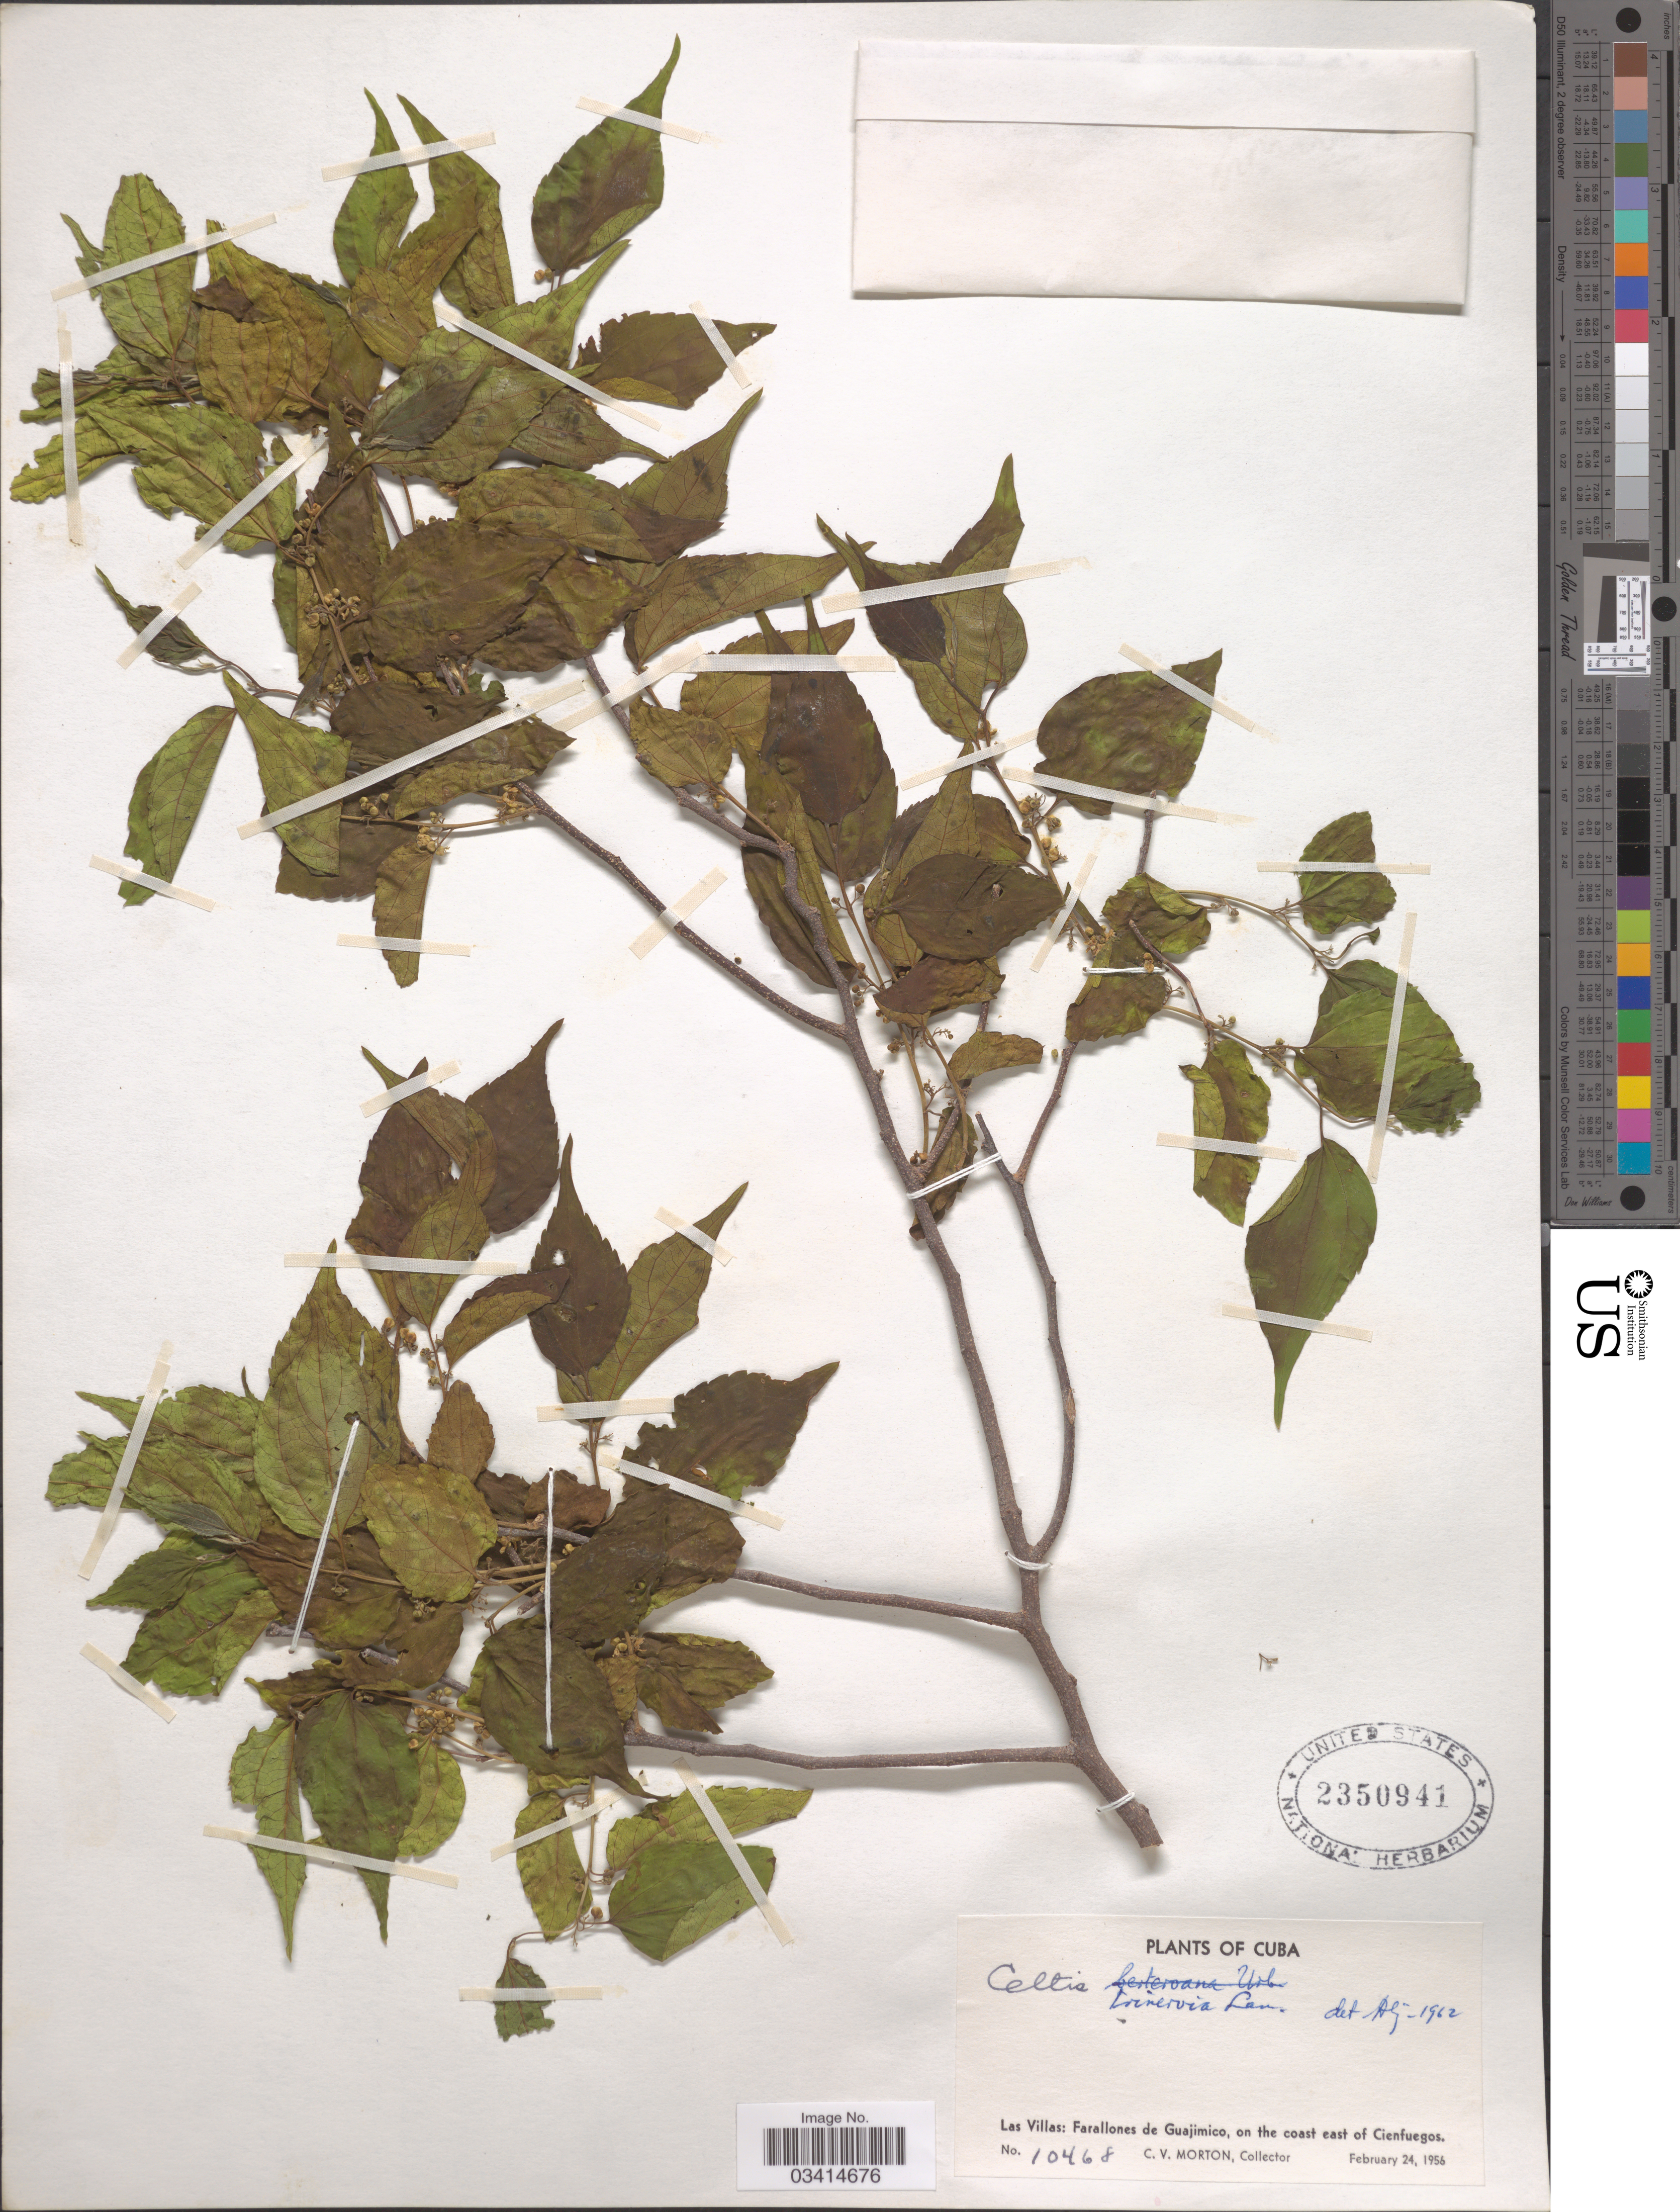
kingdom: Plantae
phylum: Tracheophyta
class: Magnoliopsida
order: Rosales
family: Cannabaceae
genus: Celtis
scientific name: Celtis trinervia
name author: Lam.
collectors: C. V. Morton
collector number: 10468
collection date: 1956-02-24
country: Cuba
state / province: Las Villas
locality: Farallones de Guajimico, on the coast east of Cienfuegos.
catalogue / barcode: US 2350941